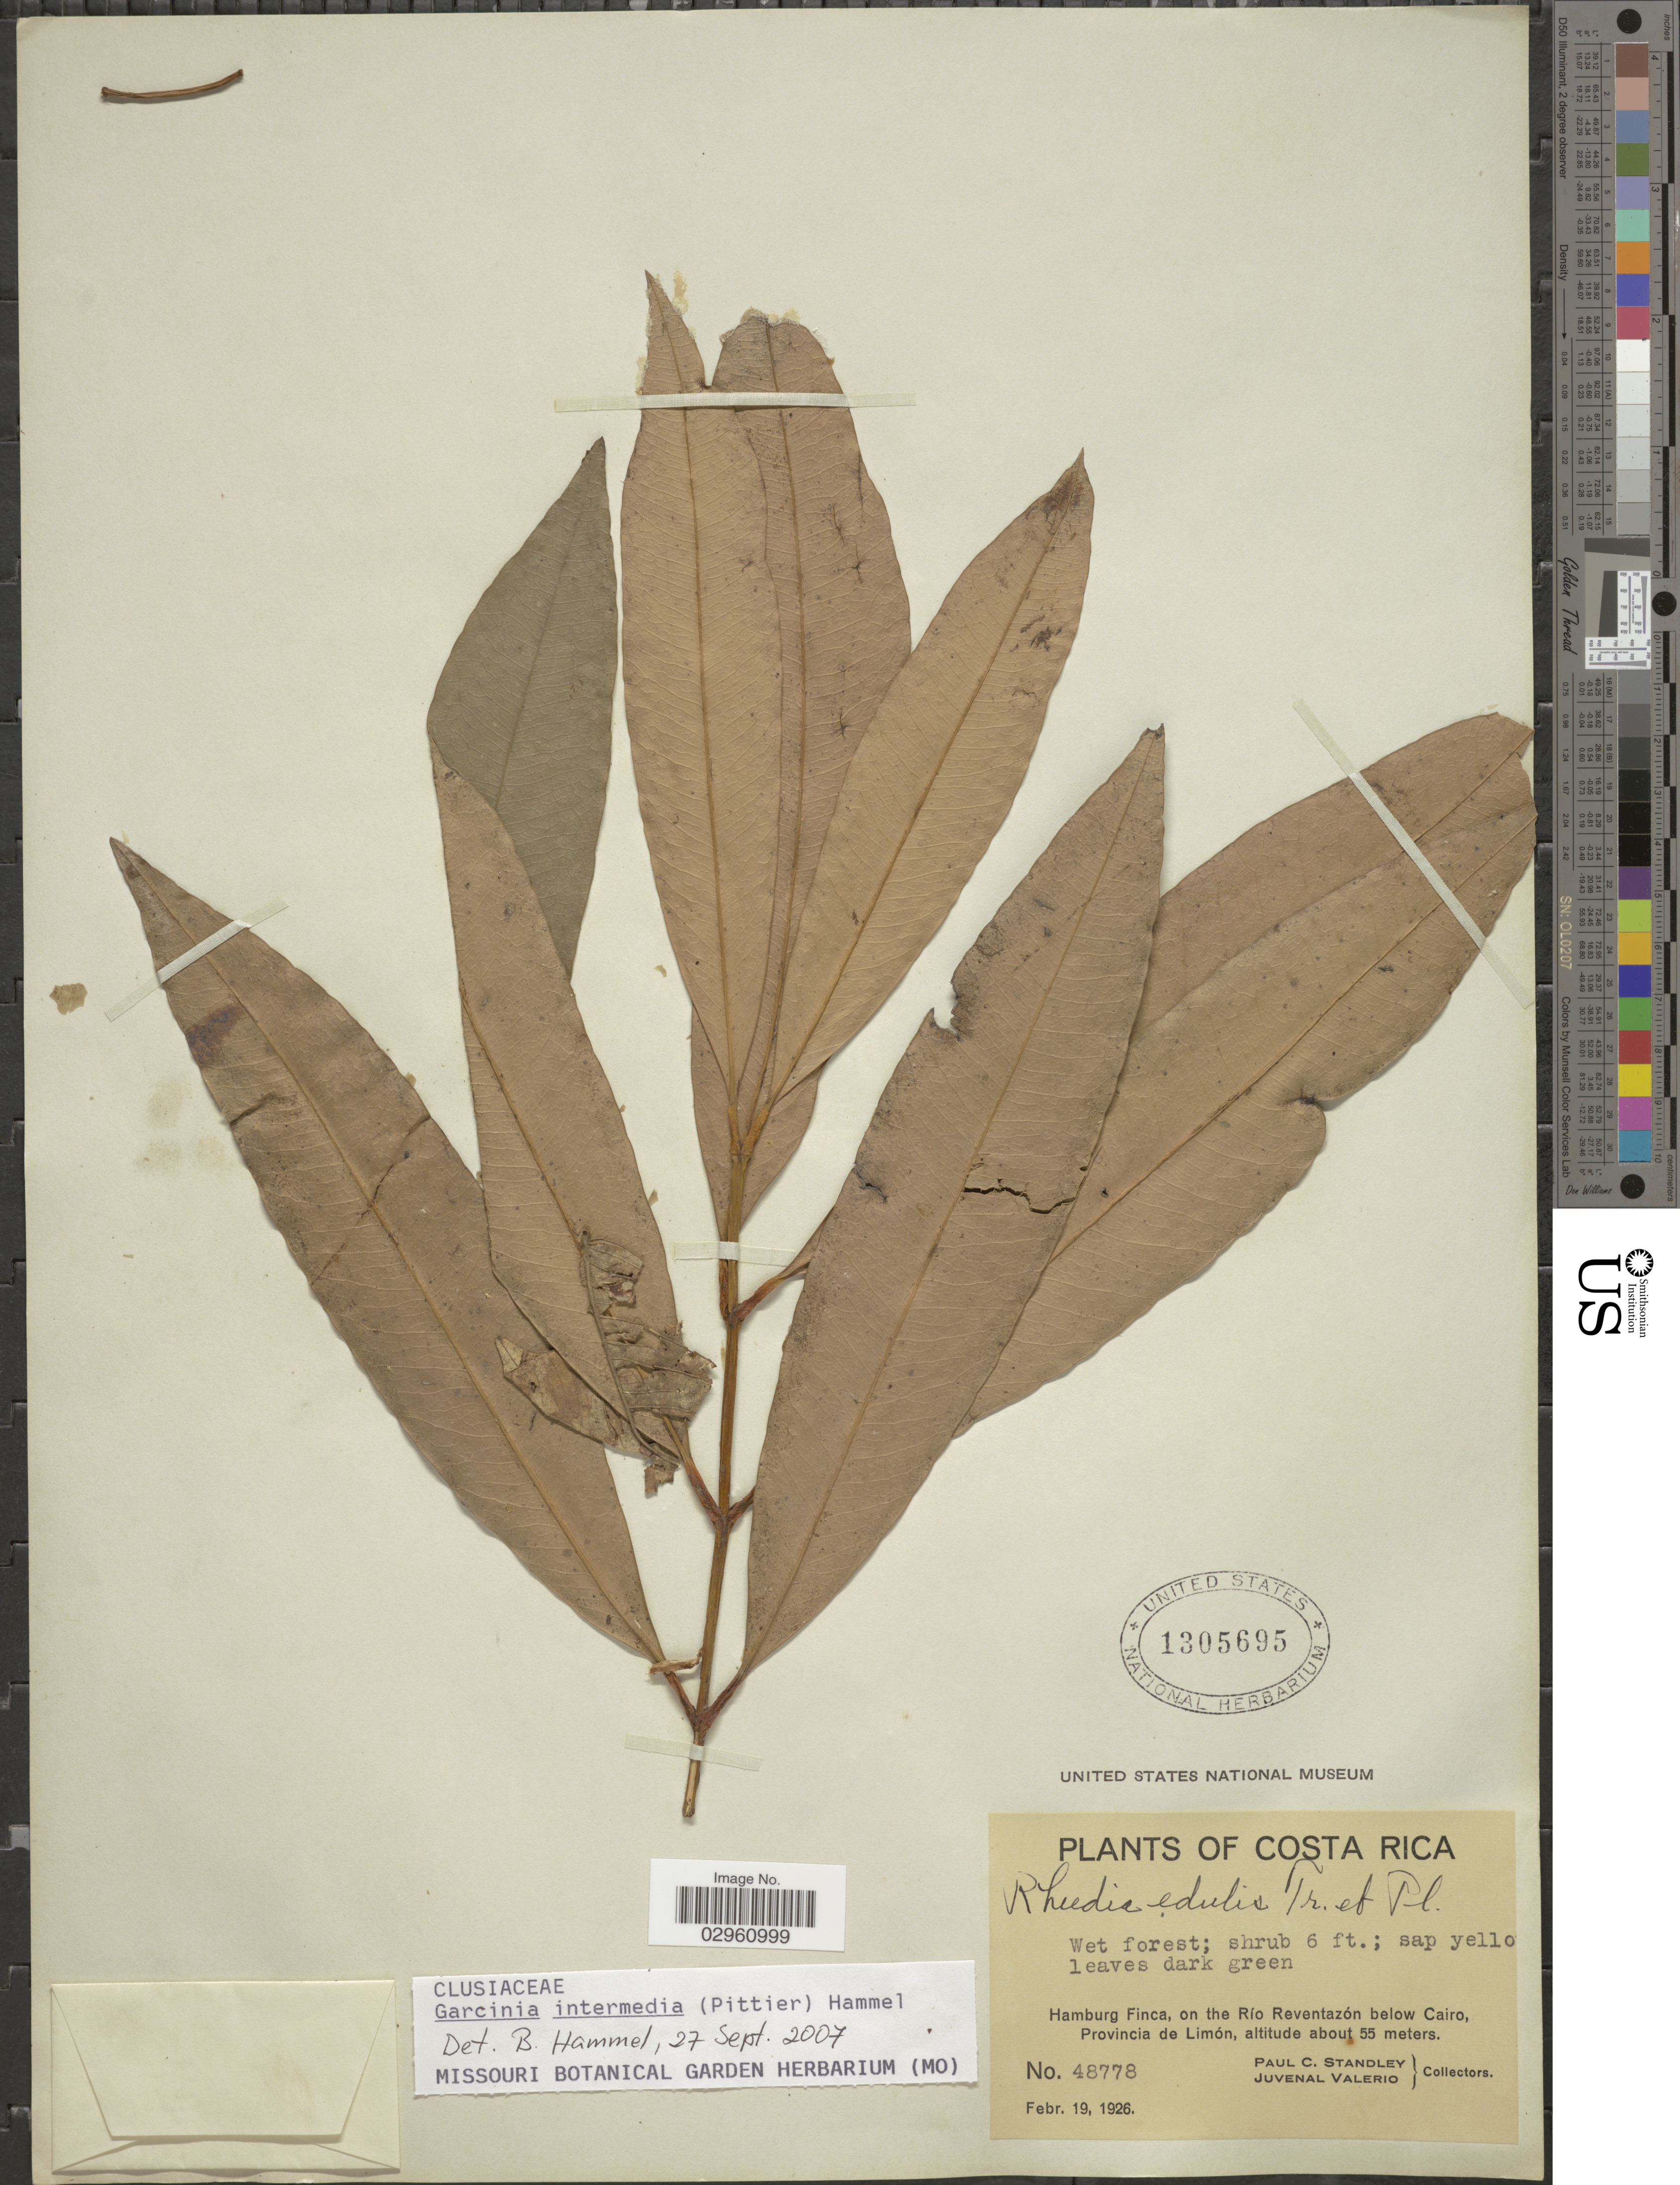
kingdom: Plantae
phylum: Tracheophyta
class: Magnoliopsida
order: Malpighiales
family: Clusiaceae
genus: Garcinia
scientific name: Garcinia intermedia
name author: (Pittier) Hammel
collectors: P. C. Standley & J. Valerio R.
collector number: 48778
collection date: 1926-02-19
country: Costa Rica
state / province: Limón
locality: Hamburg Finca, on the Río Reventazón below Cairo, Provincia de Limón.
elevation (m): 55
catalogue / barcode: US 1305695